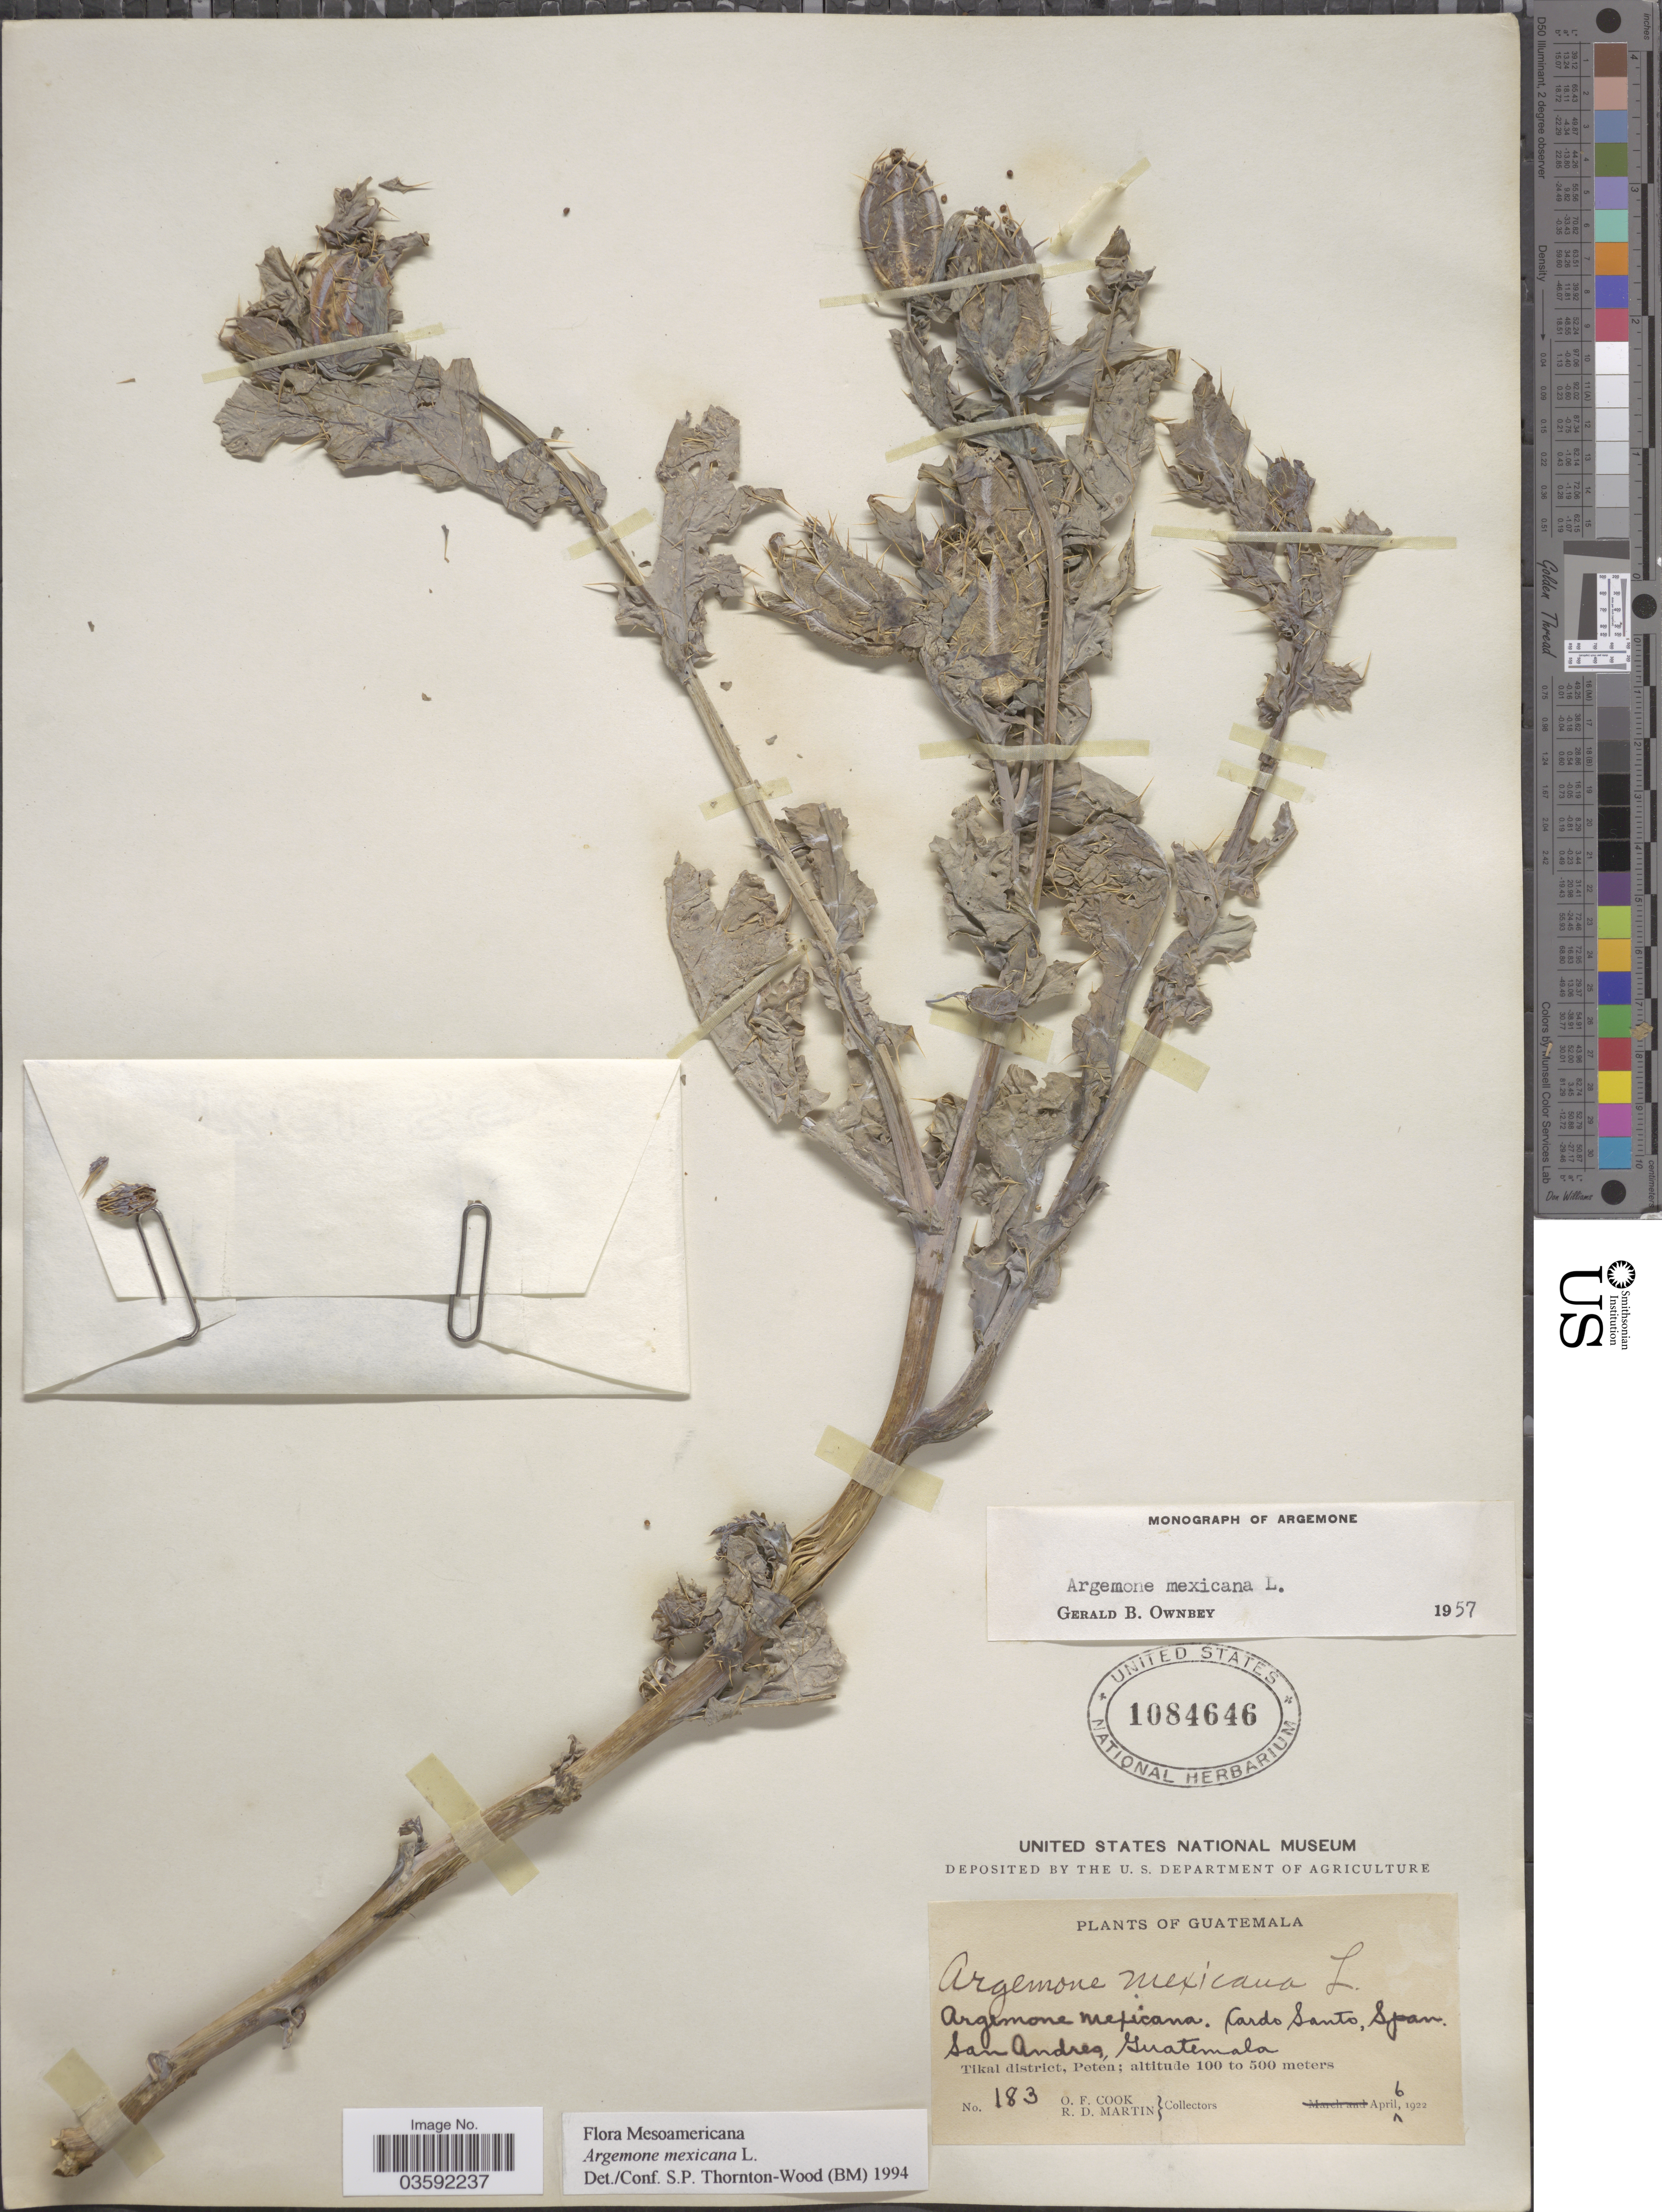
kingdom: Plantae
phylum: Tracheophyta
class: Magnoliopsida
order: Ranunculales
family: Papaveraceae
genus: Argemone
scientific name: Argemone mexicana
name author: L.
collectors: O. F. Cook & R. D. Martin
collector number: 183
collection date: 1922-04-06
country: Guatemala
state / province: El Peten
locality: San Andres. Tikal district.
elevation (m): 100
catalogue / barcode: US 1084646